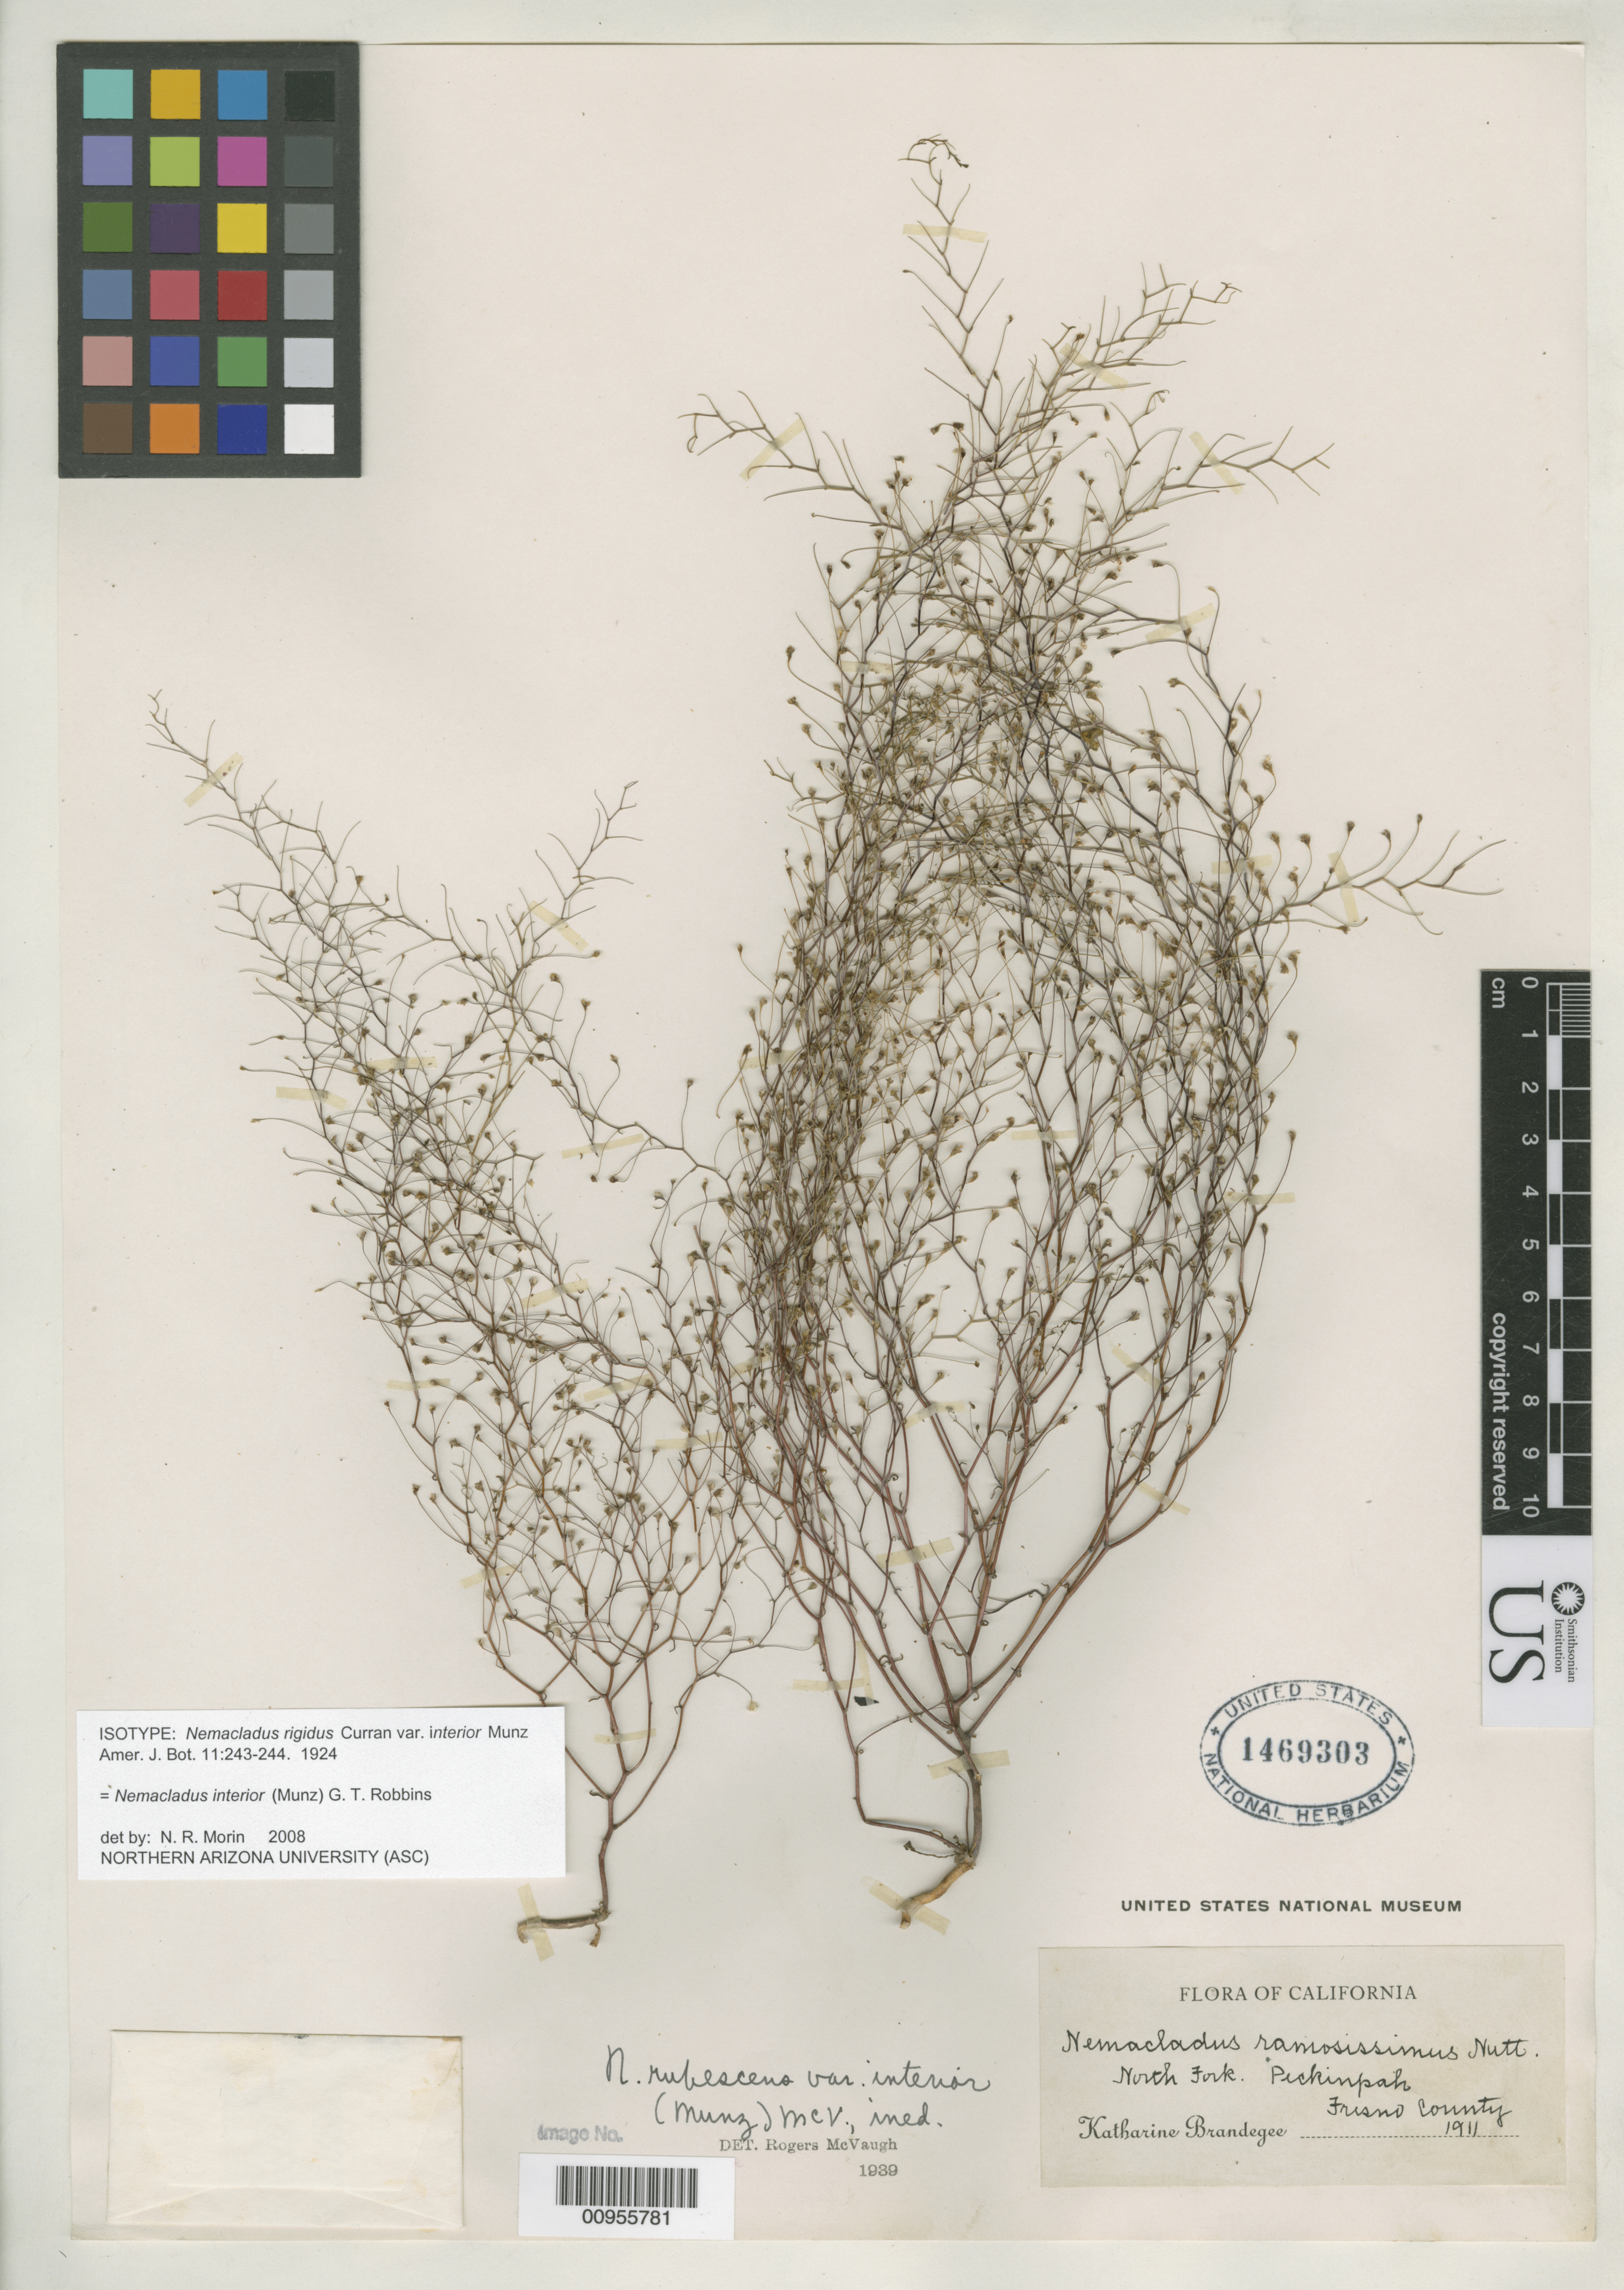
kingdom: Plantae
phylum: Tracheophyta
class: Magnoliopsida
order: Asterales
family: Campanulaceae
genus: Nemacladus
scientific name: Nemacladus rigidus var. interior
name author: Munz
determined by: Morin, N. R., (ASC)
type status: Isotype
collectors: M. K. Brandegee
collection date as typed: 1911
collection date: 1911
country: United States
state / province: California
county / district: Fresno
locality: North Fork, Pickinpah, Fresno County.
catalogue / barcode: US 1469303